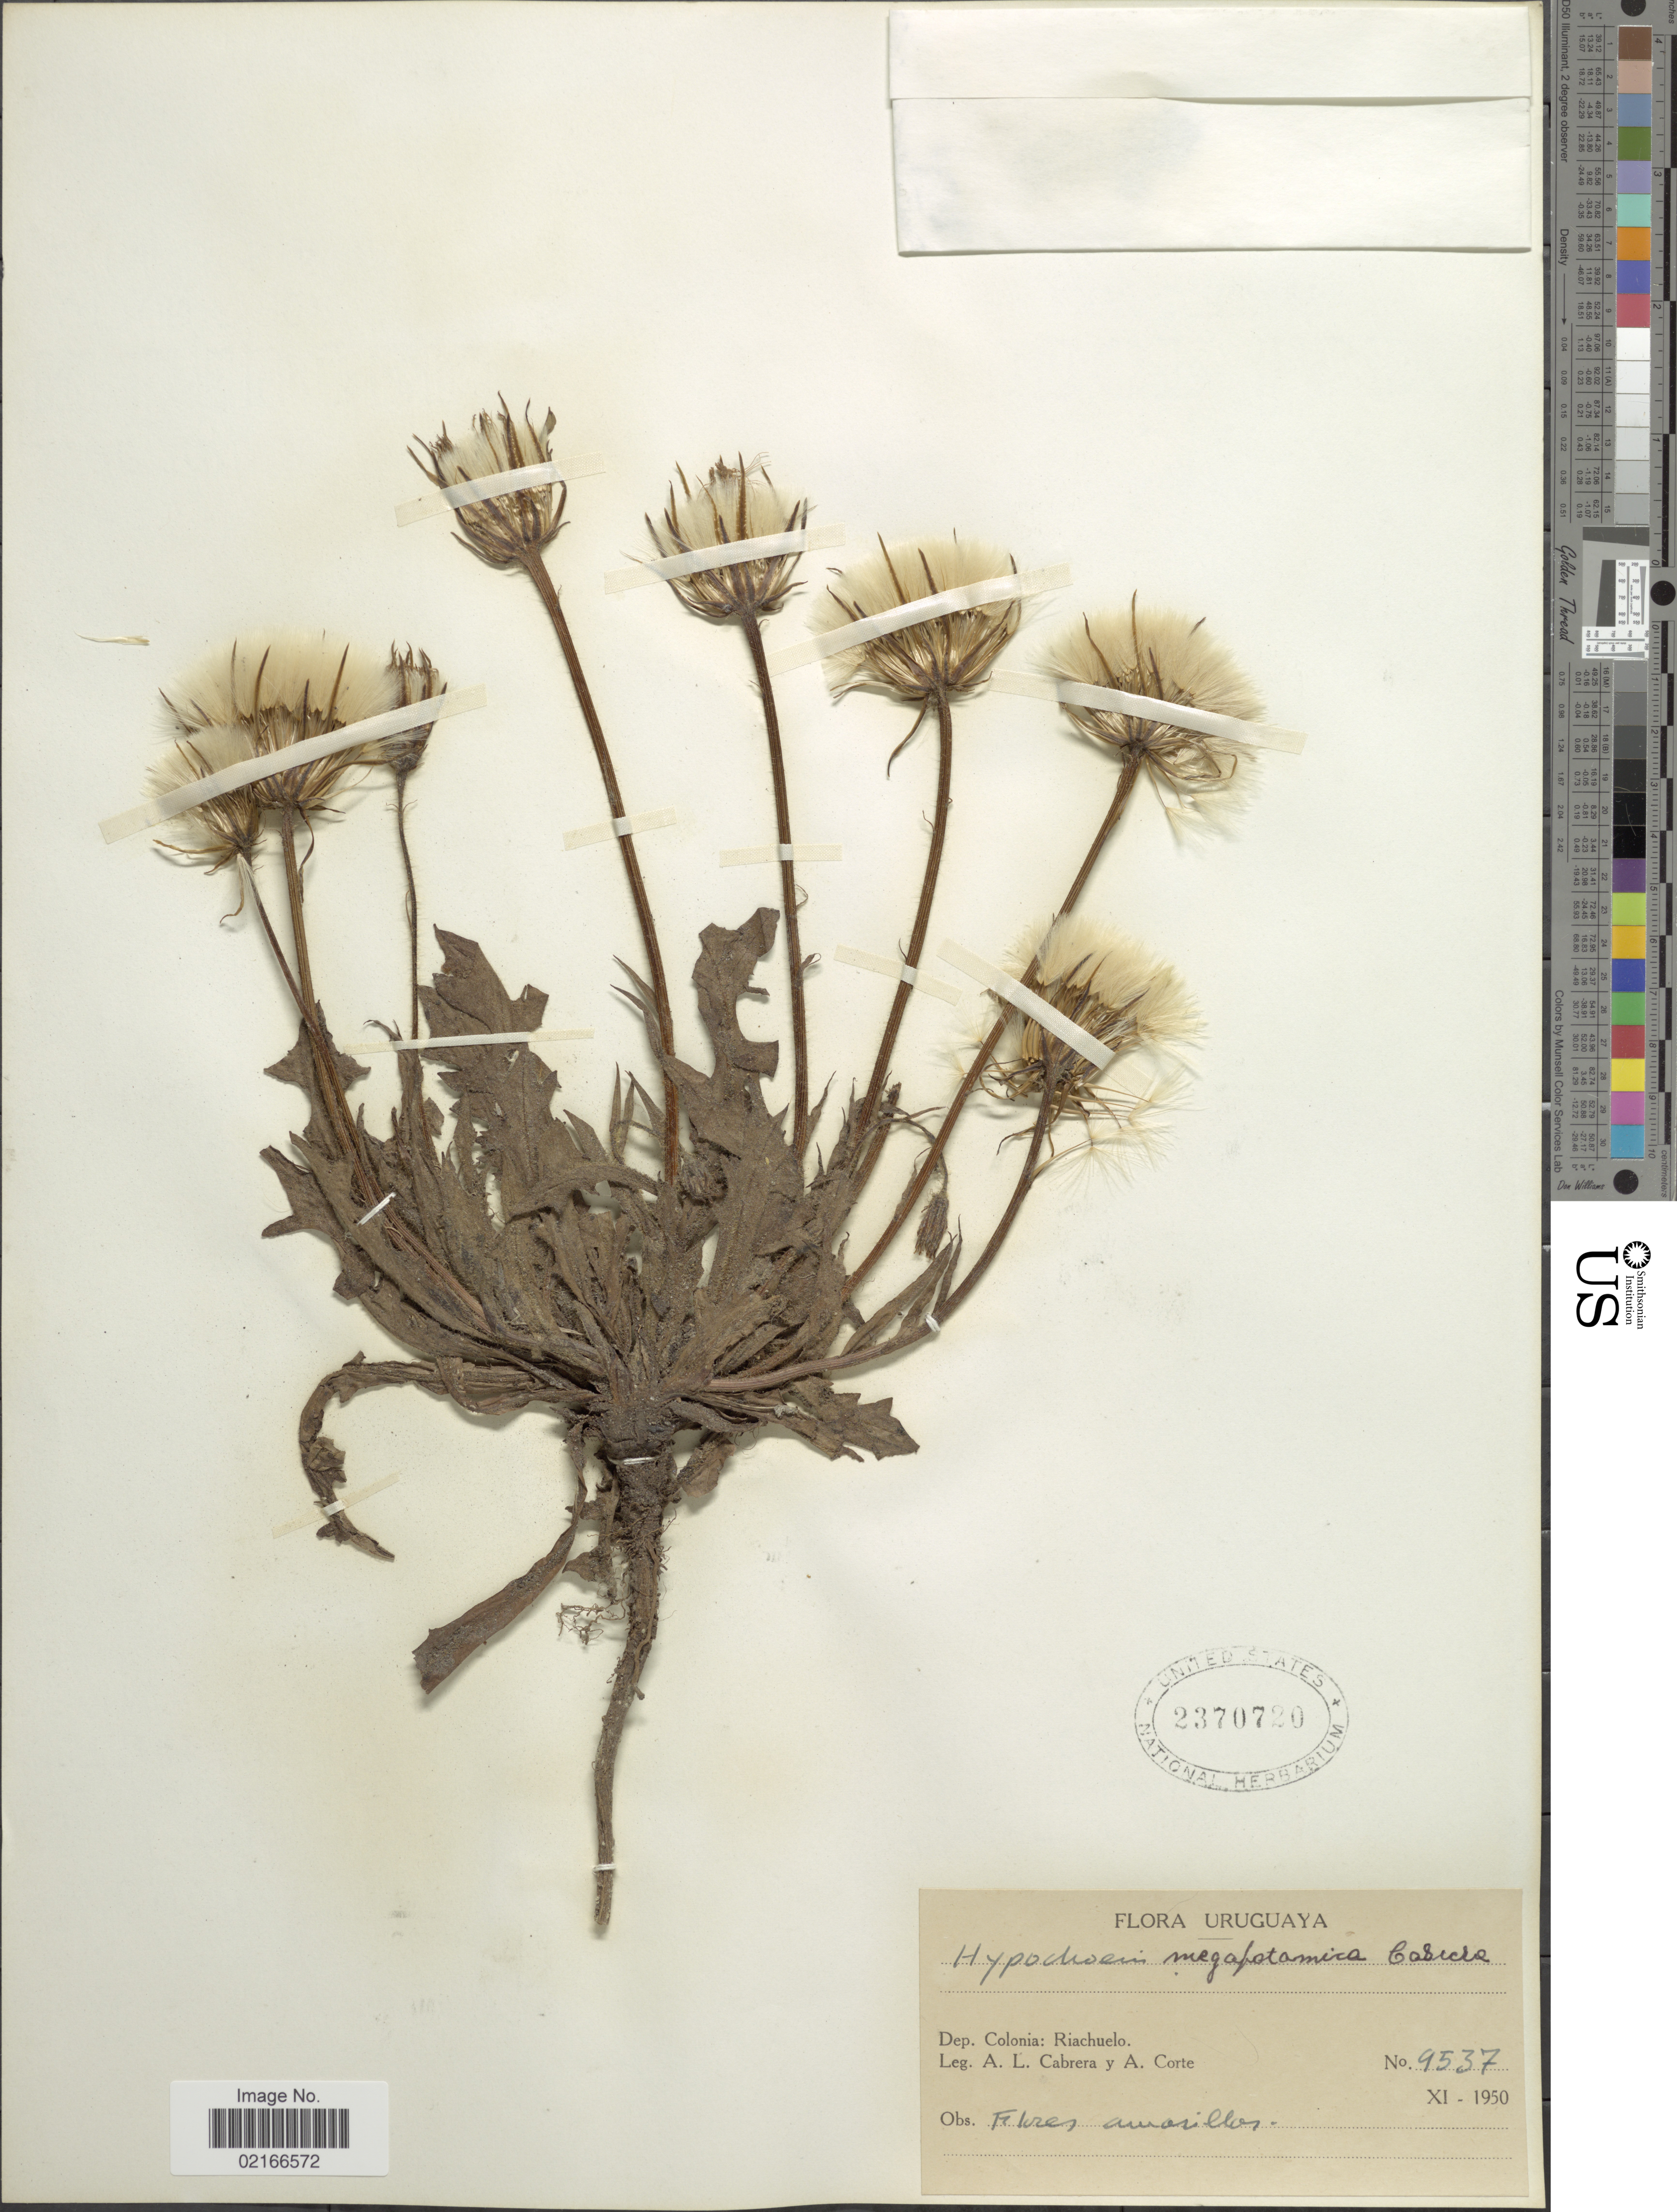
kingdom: Plantae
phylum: Tracheophyta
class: Magnoliopsida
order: Asterales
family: Asteraceae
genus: Hypochaeris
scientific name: Hypochaeris megapotamica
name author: Cabrera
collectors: A. L. Cabrera & A. Corte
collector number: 9537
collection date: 1950-11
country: Uruguay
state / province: Colonia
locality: Riachuelo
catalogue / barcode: US 2370720